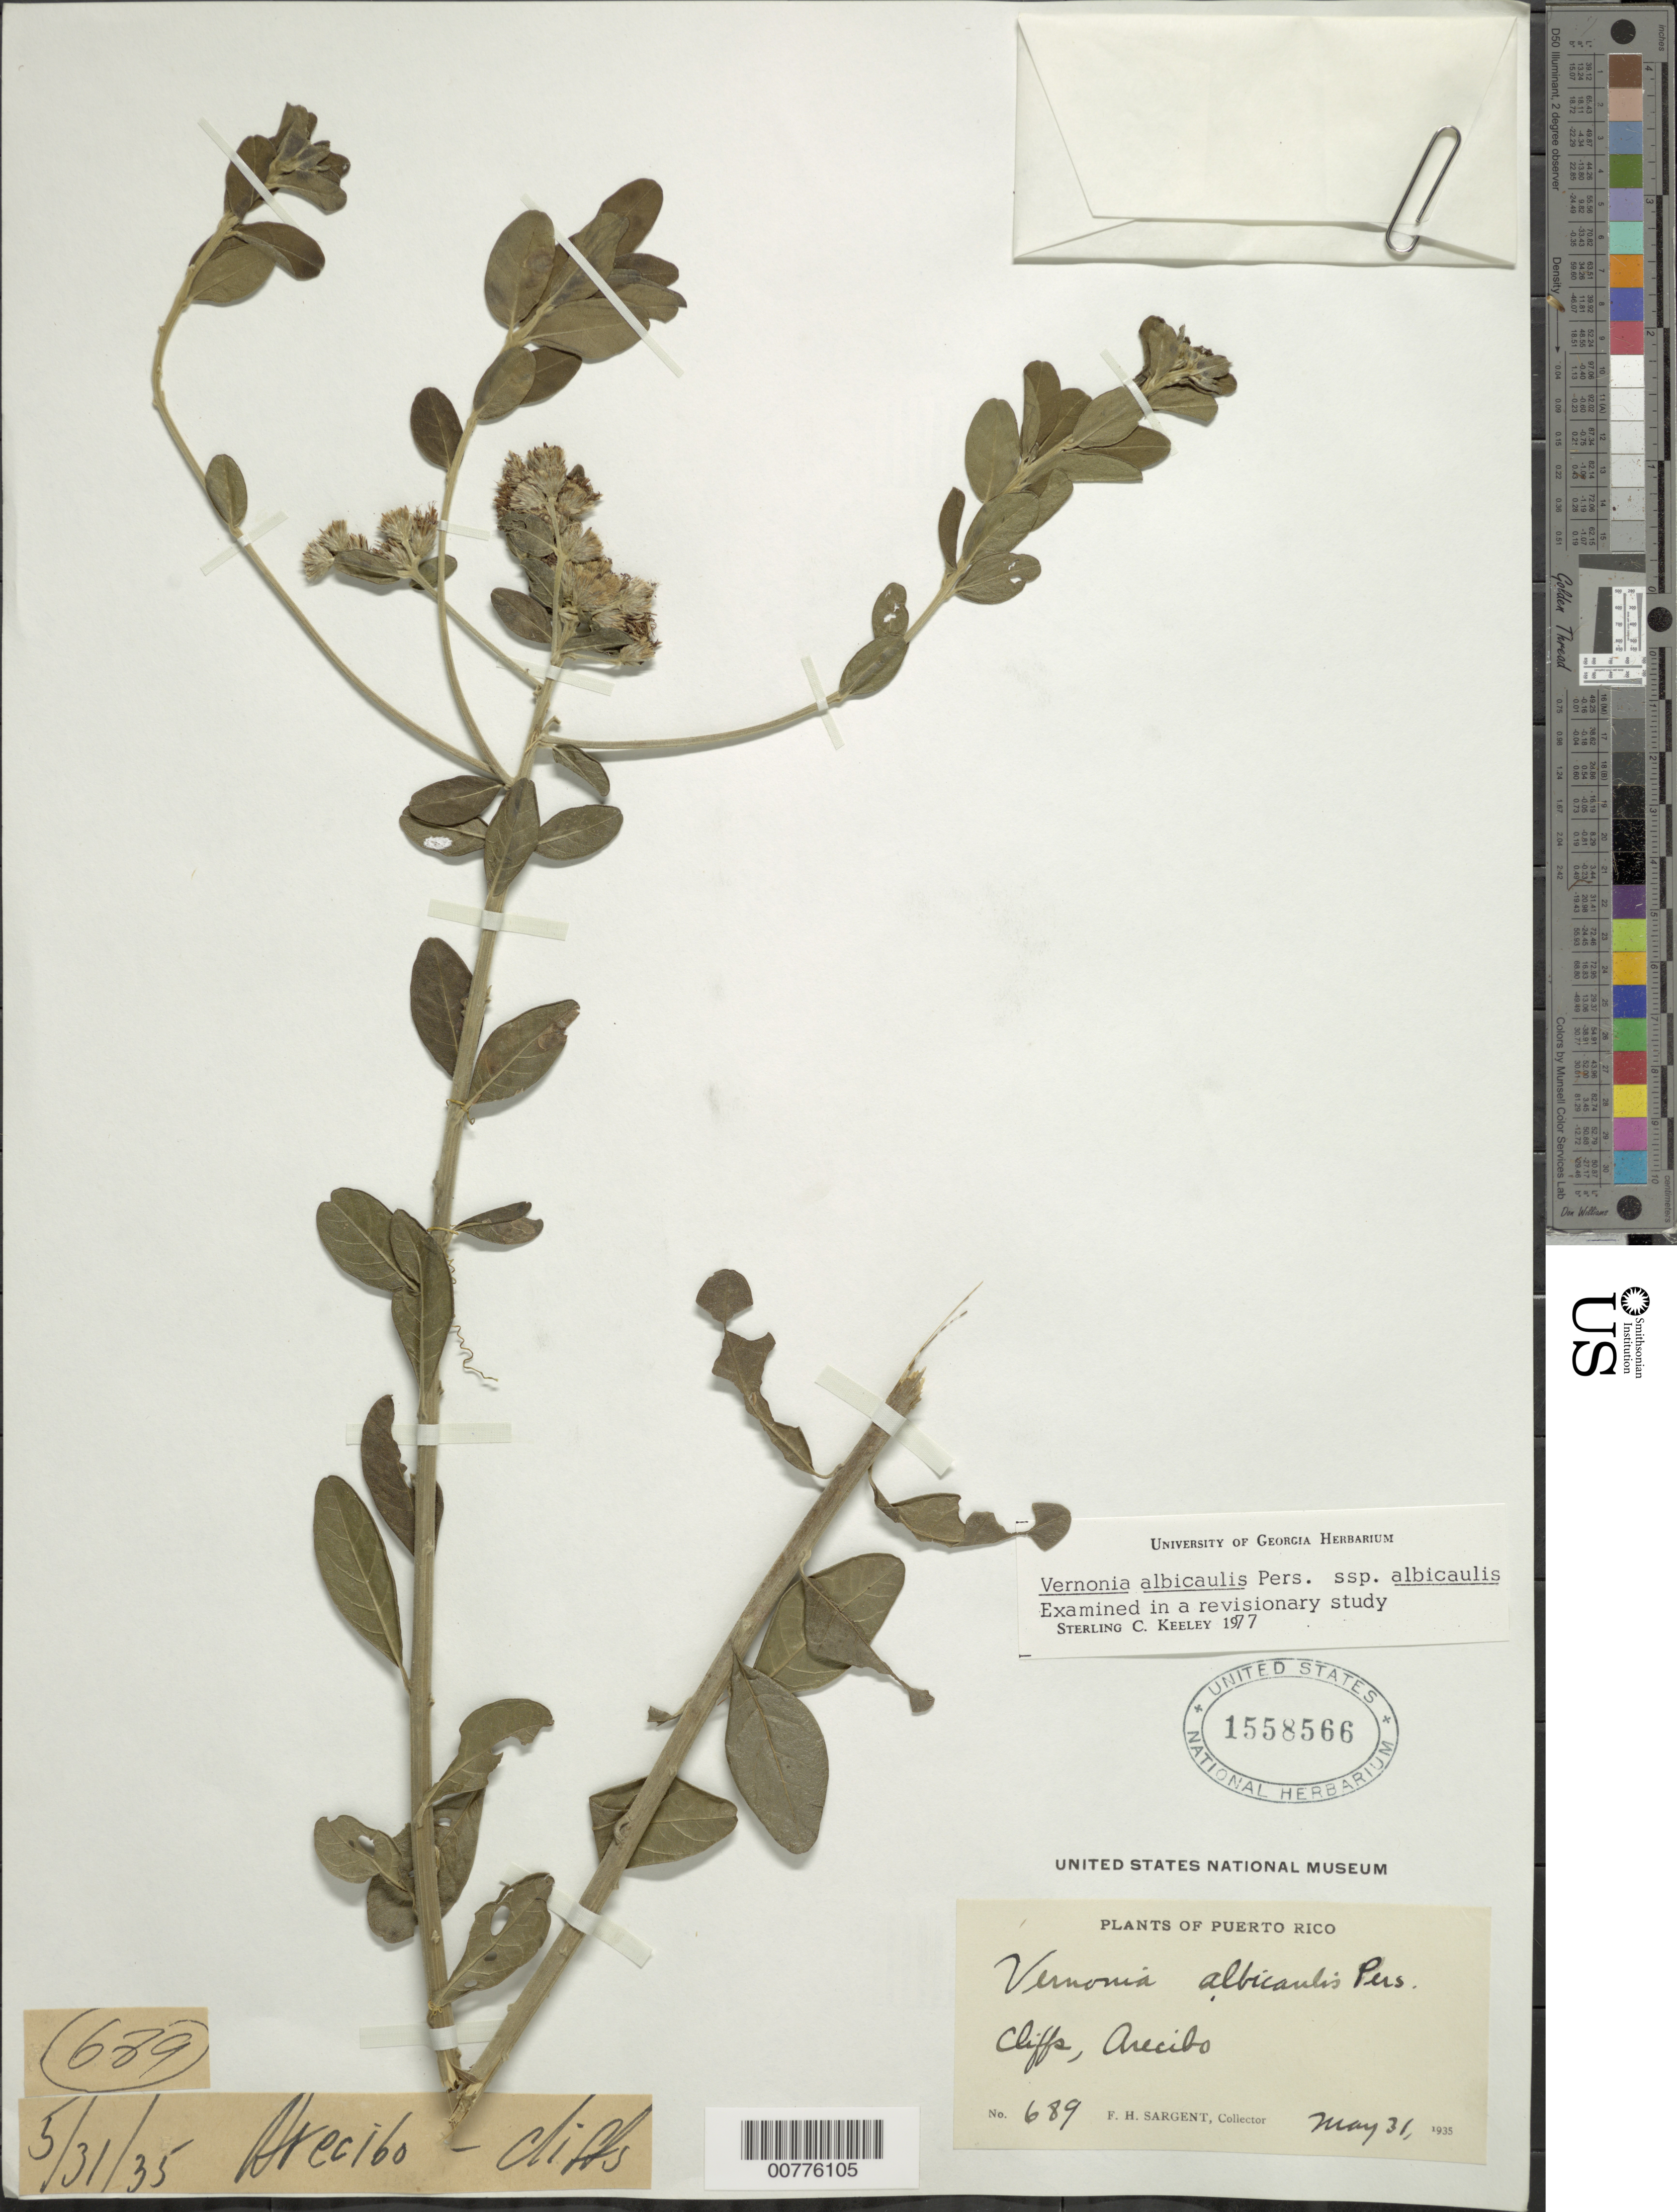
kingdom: Plantae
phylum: Tracheophyta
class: Magnoliopsida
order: Asterales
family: Asteraceae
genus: Lepidaploa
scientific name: Lepidaploa glabra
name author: (Willd.) H. Rob.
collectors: F. H. Sargent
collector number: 689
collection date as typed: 31 May 1935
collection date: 1935-05-31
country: Puerto Rico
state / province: Arecibo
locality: Arecibo, cliffs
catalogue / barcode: US 1558566